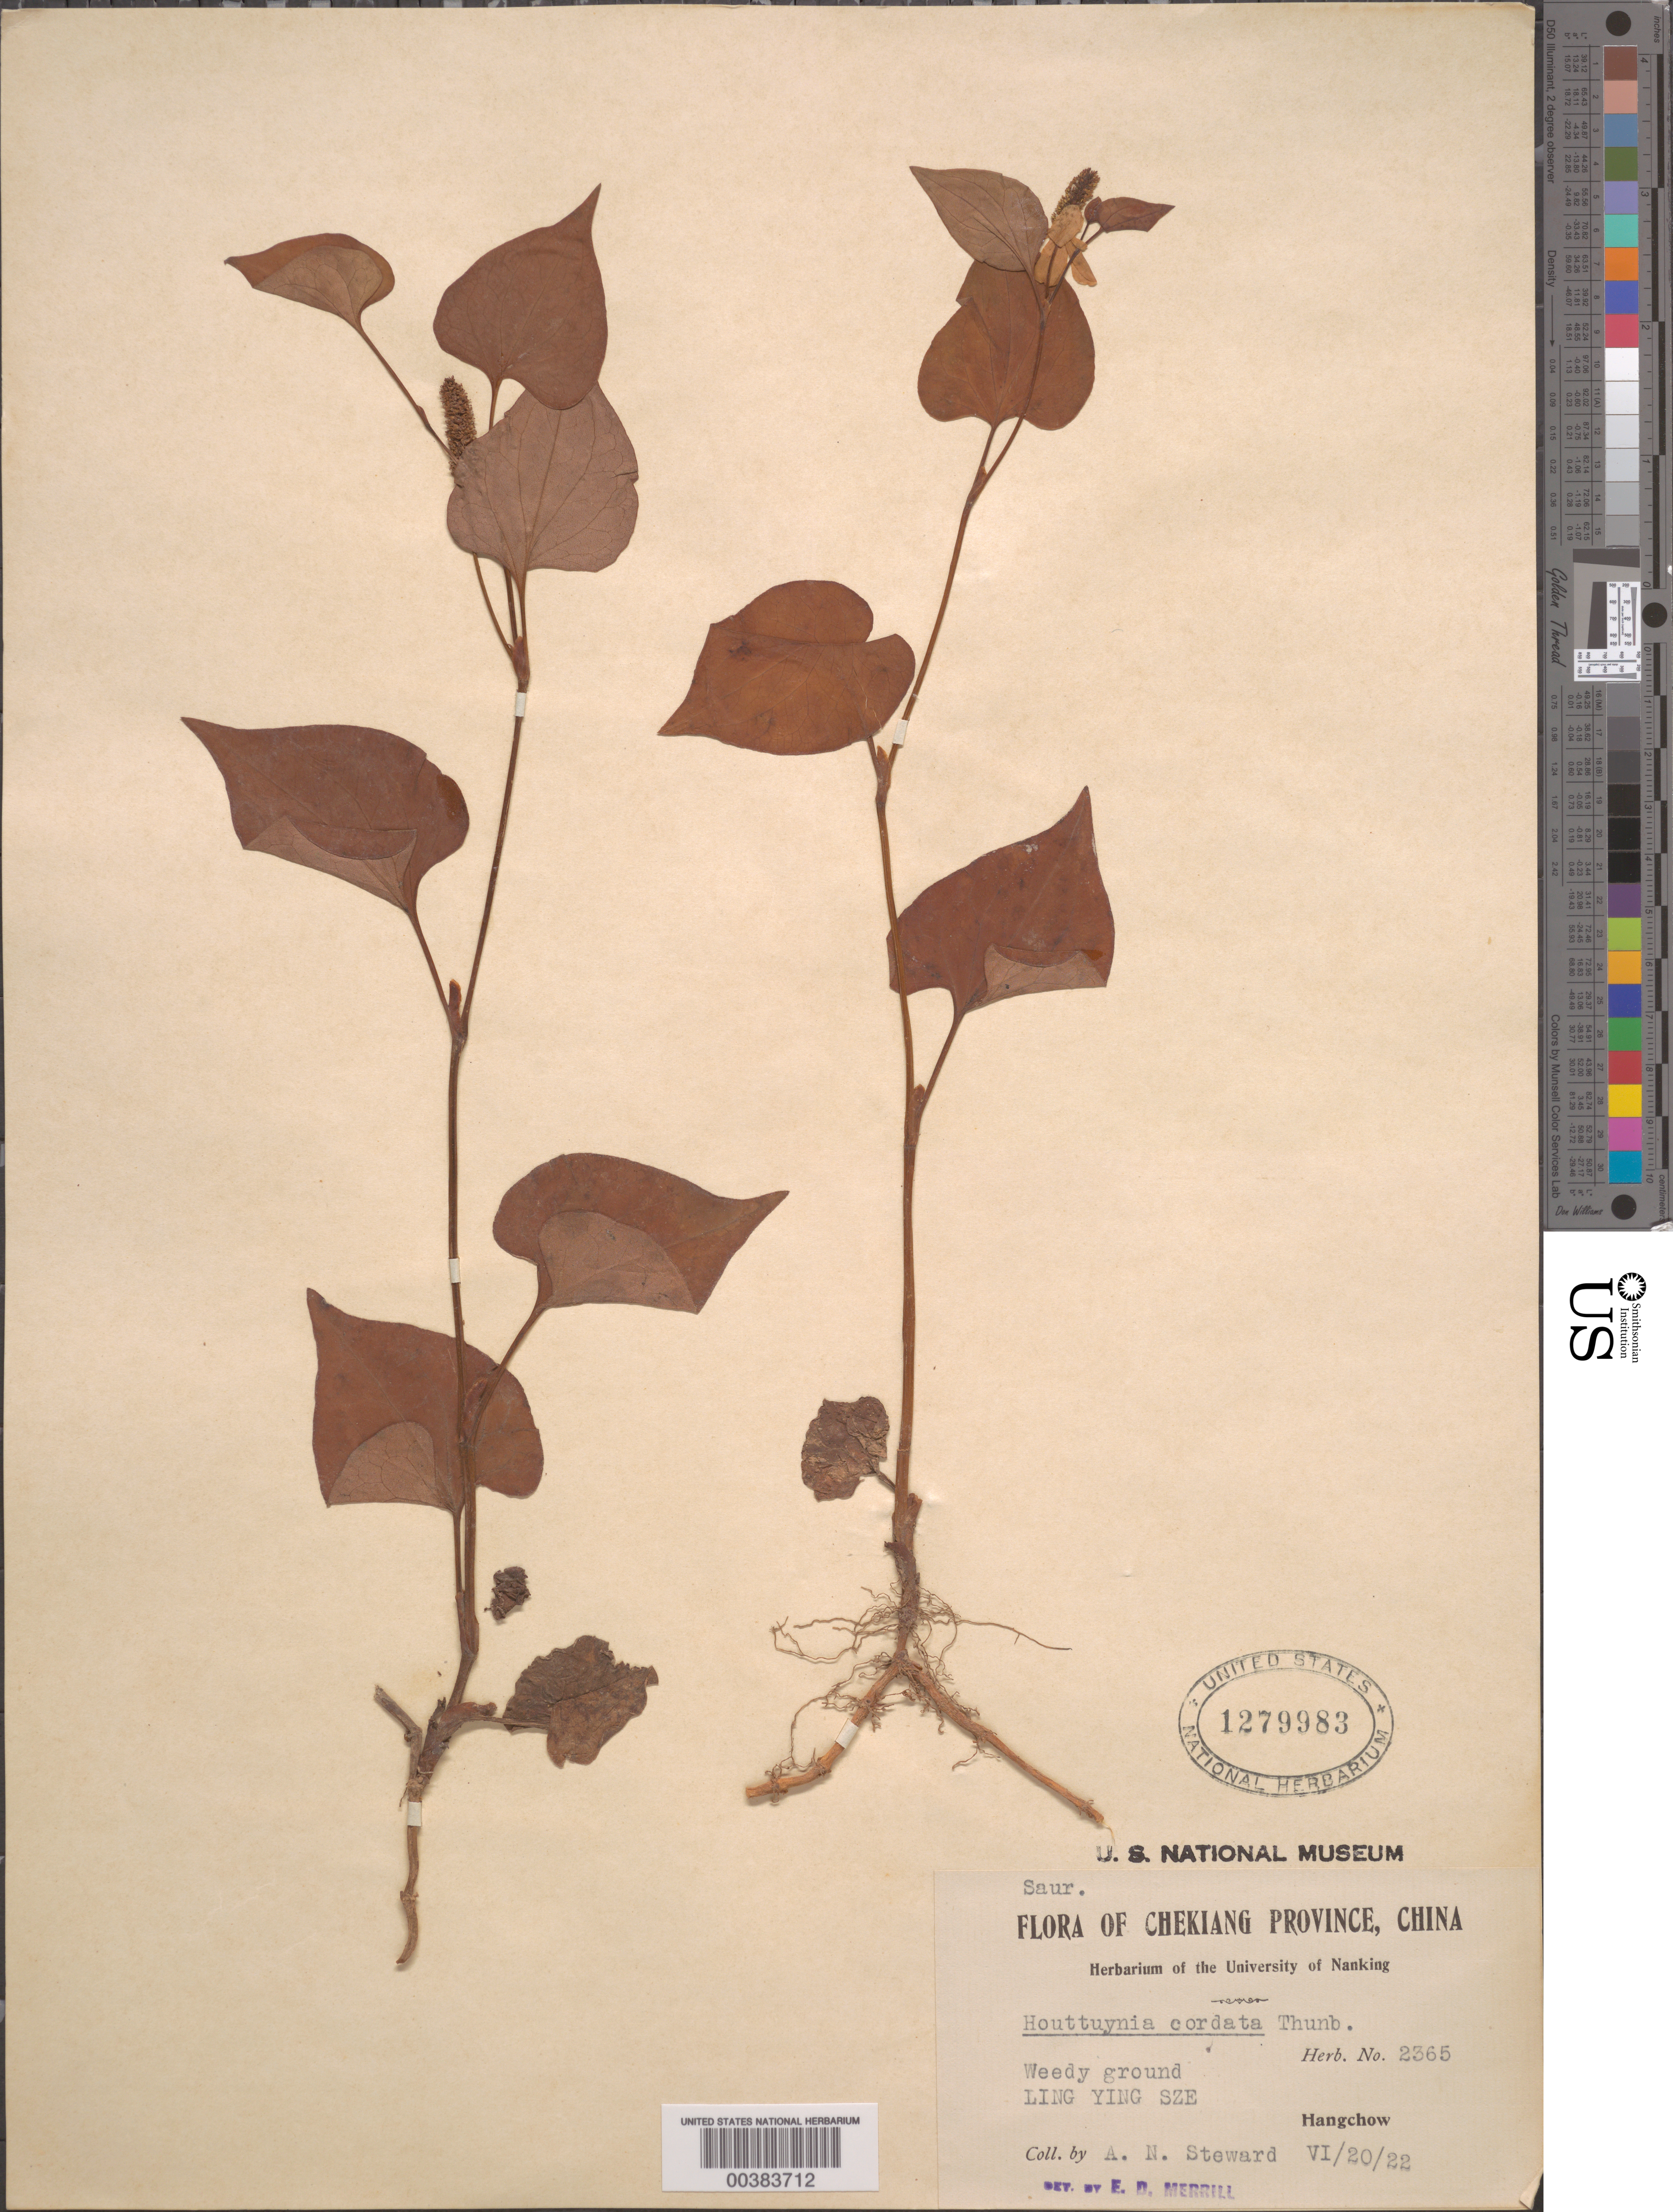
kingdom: Plantae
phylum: Tracheophyta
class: Magnoliopsida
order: Piperales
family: Saururaceae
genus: Houttuynia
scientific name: Houttuynia cordata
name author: Thunb.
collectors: A. N. Steward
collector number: Herb. No. 2365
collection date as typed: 20 Jun 1922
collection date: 1922-06-20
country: China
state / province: Zhejiang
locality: Ling ying sze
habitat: Weedy ground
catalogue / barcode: US 1279983